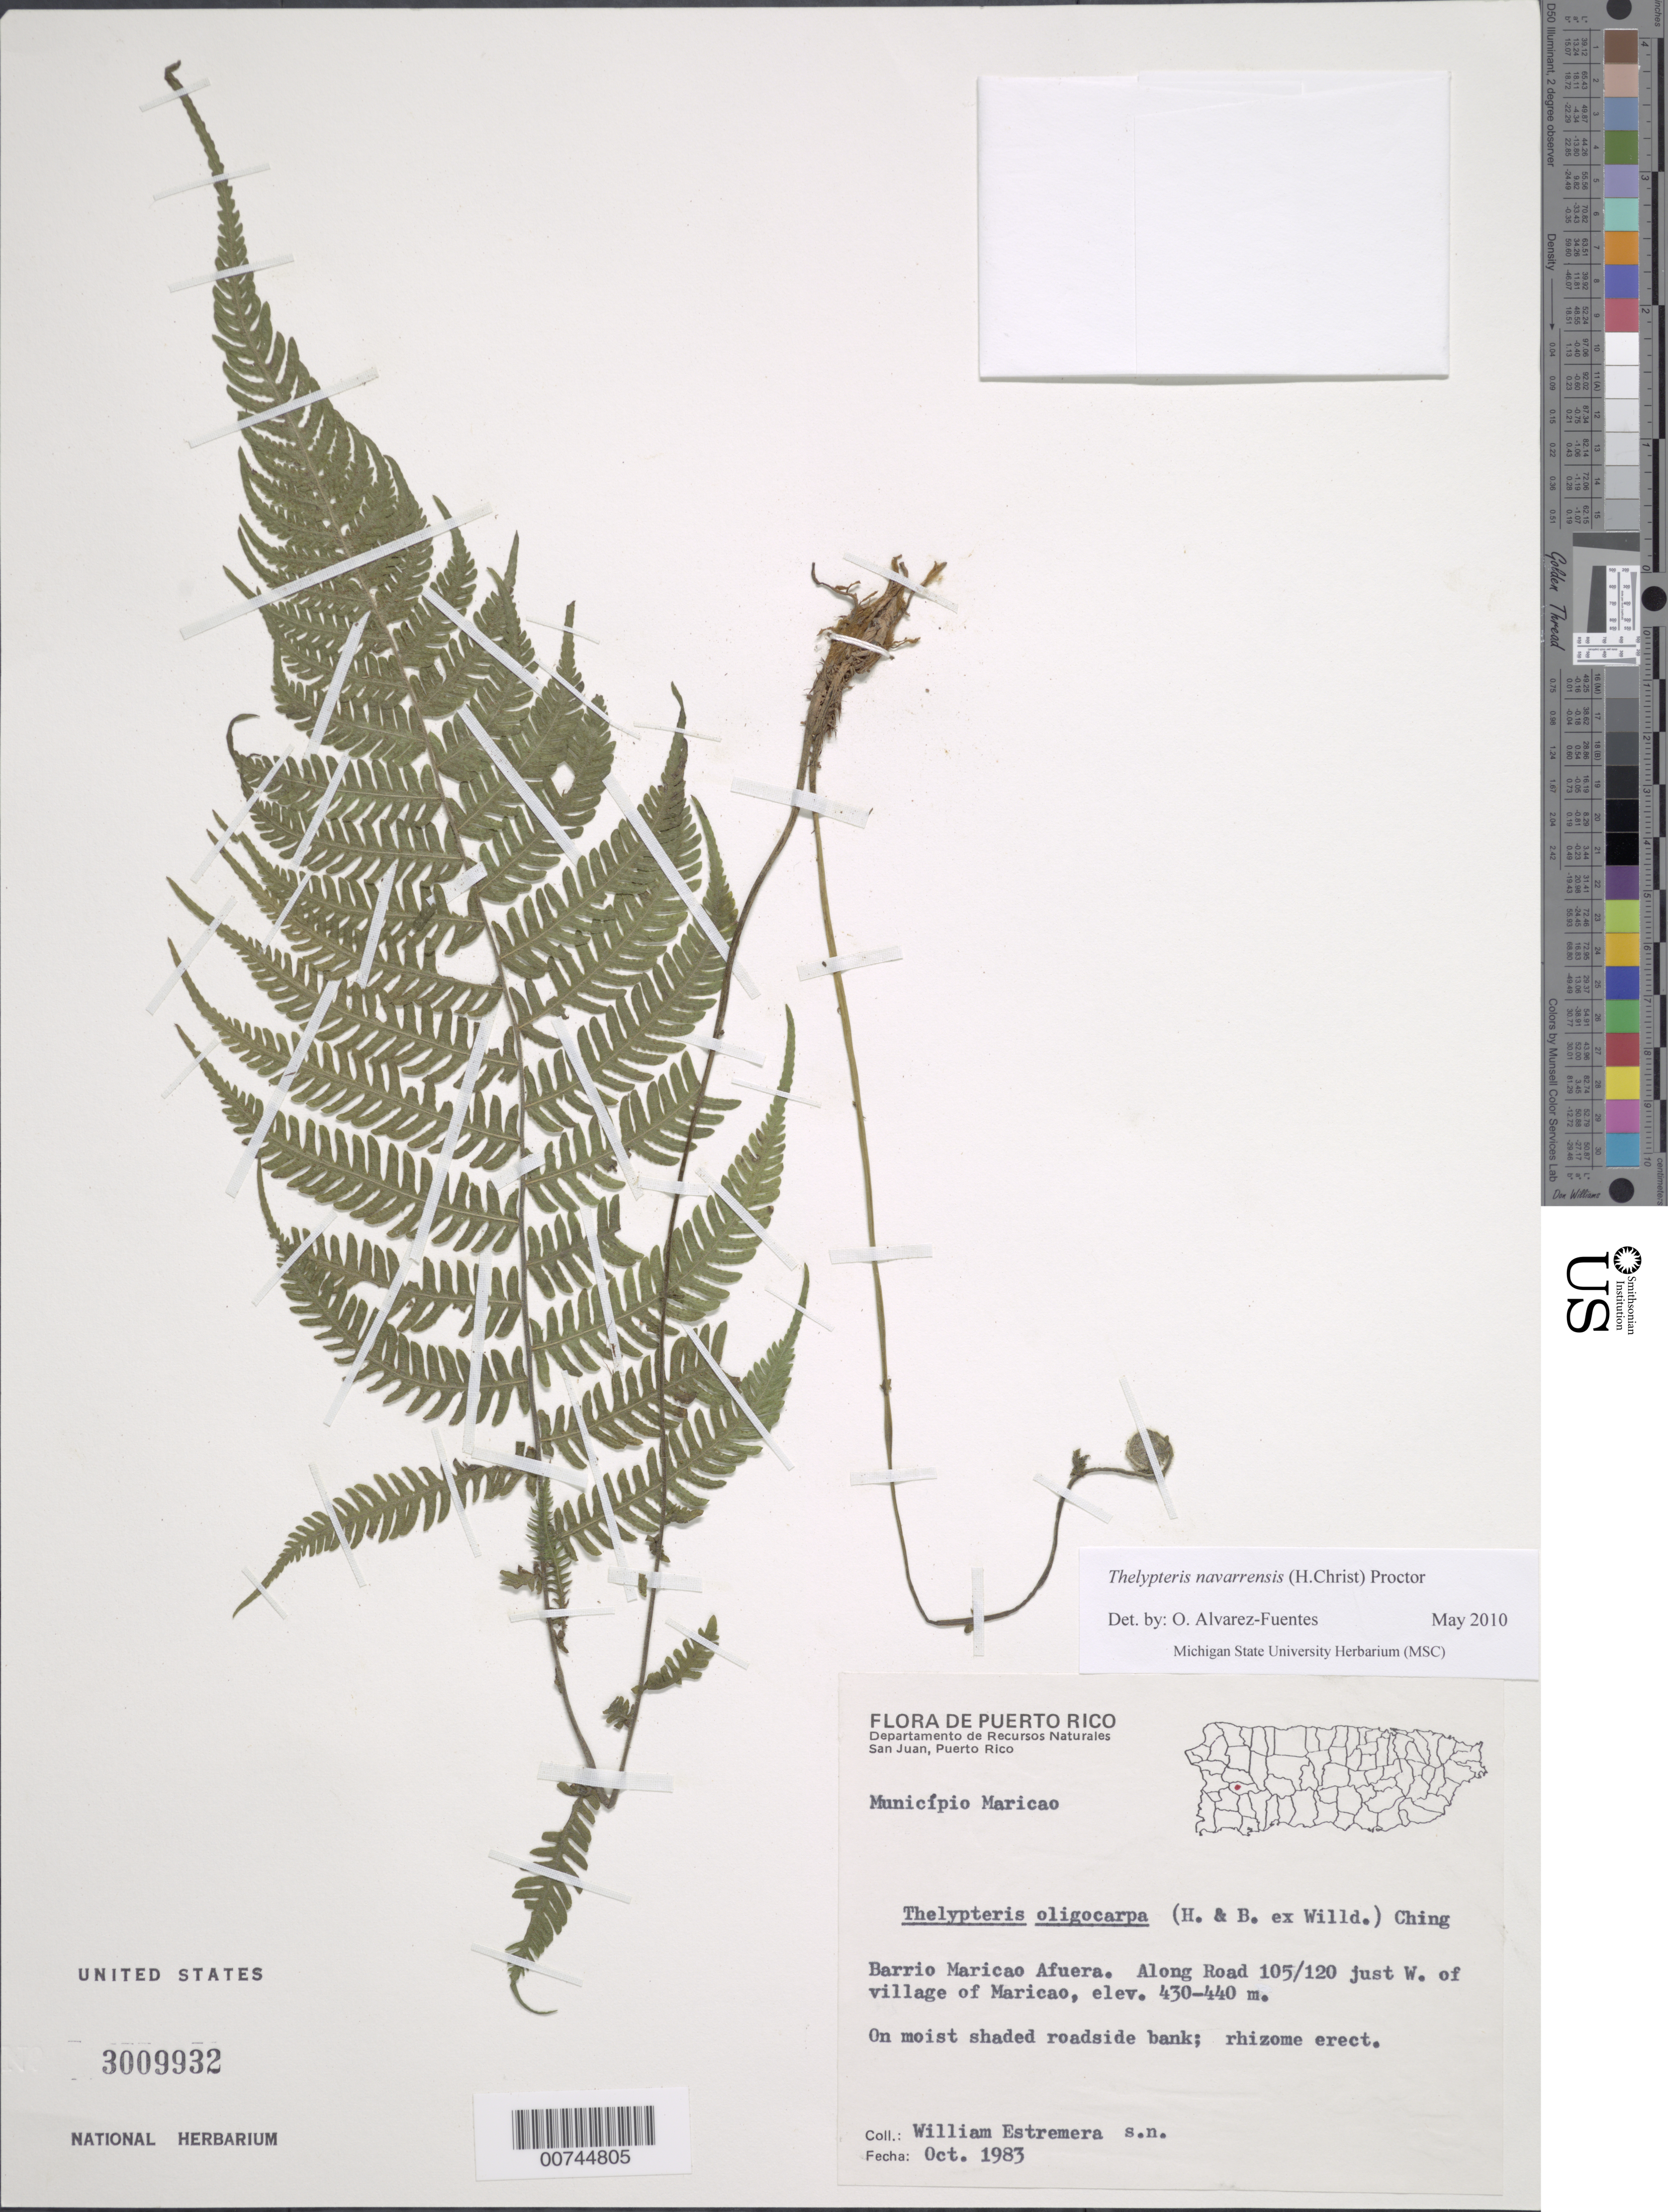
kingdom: Plantae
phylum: Tracheophyta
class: Polypodiopsida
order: Polypodiales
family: Thelypteridaceae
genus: Amauropelta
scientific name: Amauropelta navarrensis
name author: (C. Chr.) Pic. Serm.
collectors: W. Estremera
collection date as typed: Oct 1983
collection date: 1983-10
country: Puerto Rico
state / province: Maricao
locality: Barrio Maricao Afuera: along Road 105/120 just w of Village of Maricao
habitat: On moist shaded roadside bank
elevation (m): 430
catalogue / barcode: US 3009932